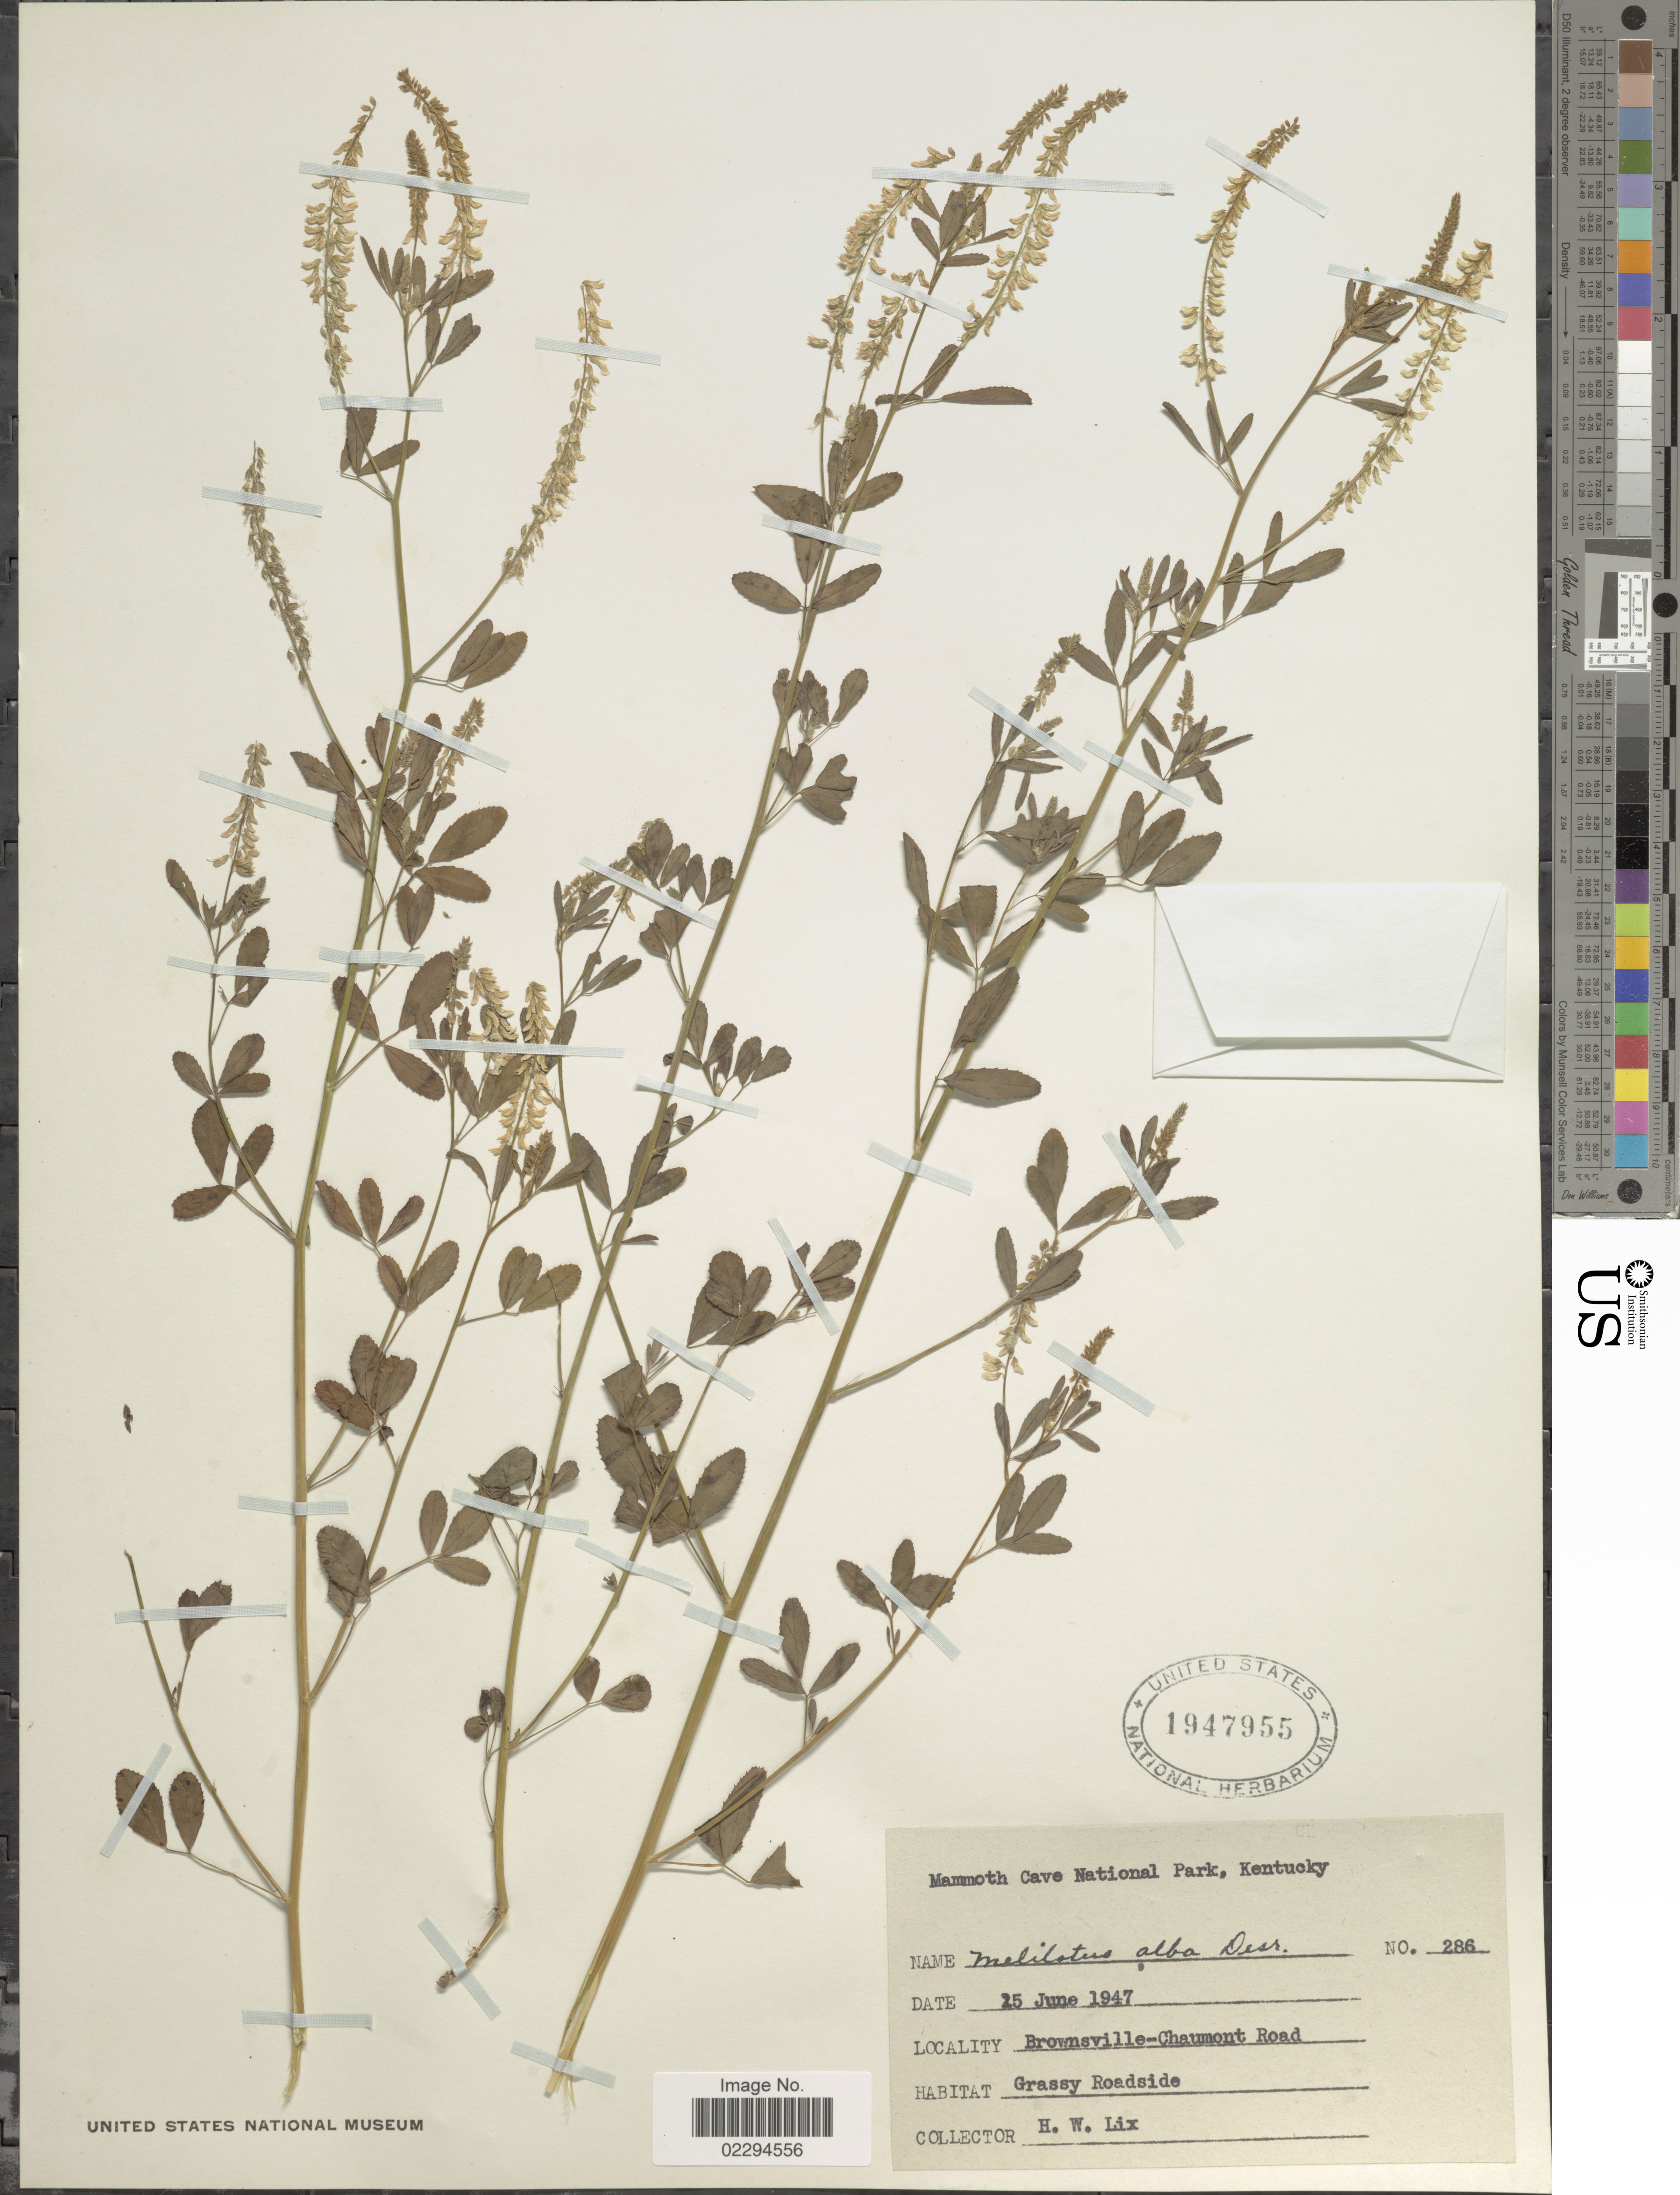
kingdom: Plantae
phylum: Tracheophyta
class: Magnoliopsida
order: Fabales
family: Fabaceae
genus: Melilotus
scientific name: Melilotus albus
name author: Medik.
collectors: H. W. Lix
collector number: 286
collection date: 1947-06-25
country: United States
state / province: Kentucky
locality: Mammoth Cave National Park. Brownsville-Chaumont Road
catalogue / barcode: US 1947955